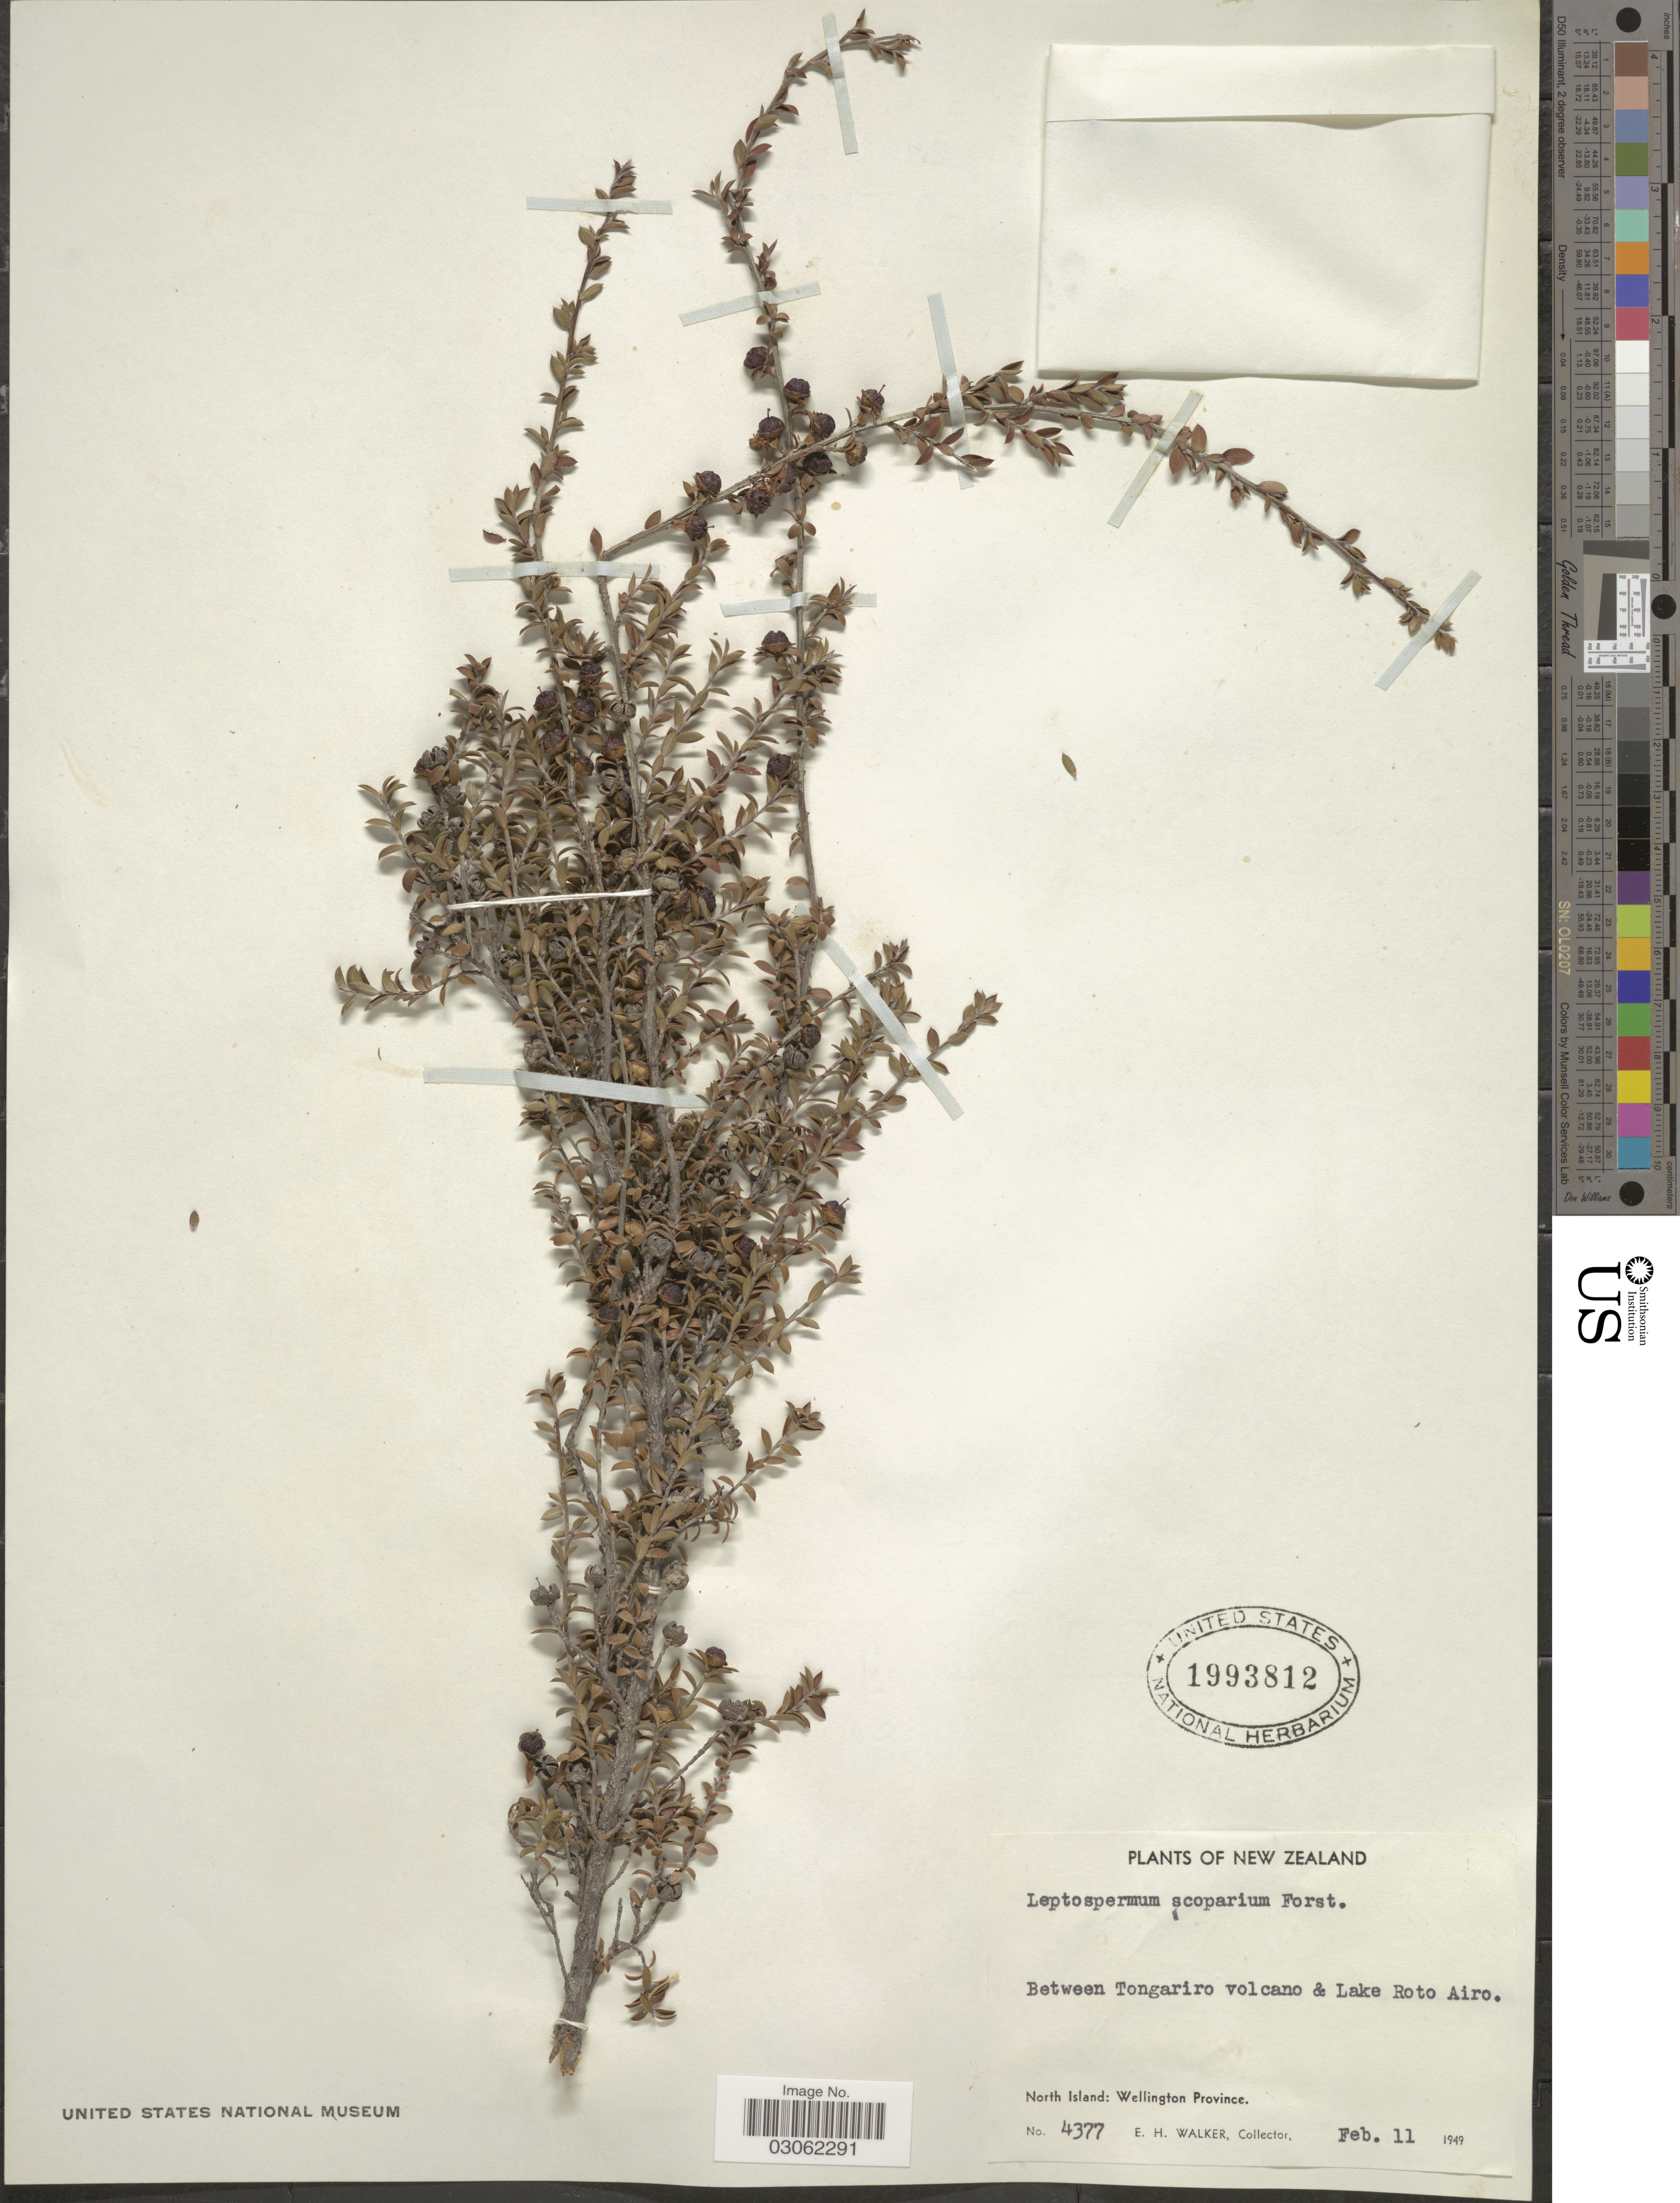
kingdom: Plantae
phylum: Tracheophyta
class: Magnoliopsida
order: Myrtales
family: Myrtaceae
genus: Leptospermum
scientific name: Leptospermum scoparium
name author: J.R. Forst. & G. Forst.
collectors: E. H. Walker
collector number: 4377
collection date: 1949-02-11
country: New Zealand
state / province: Wellington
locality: Between Tongariro volcano & Lake Roto Airo. North Island: Wellington Province.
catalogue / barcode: US 1993812